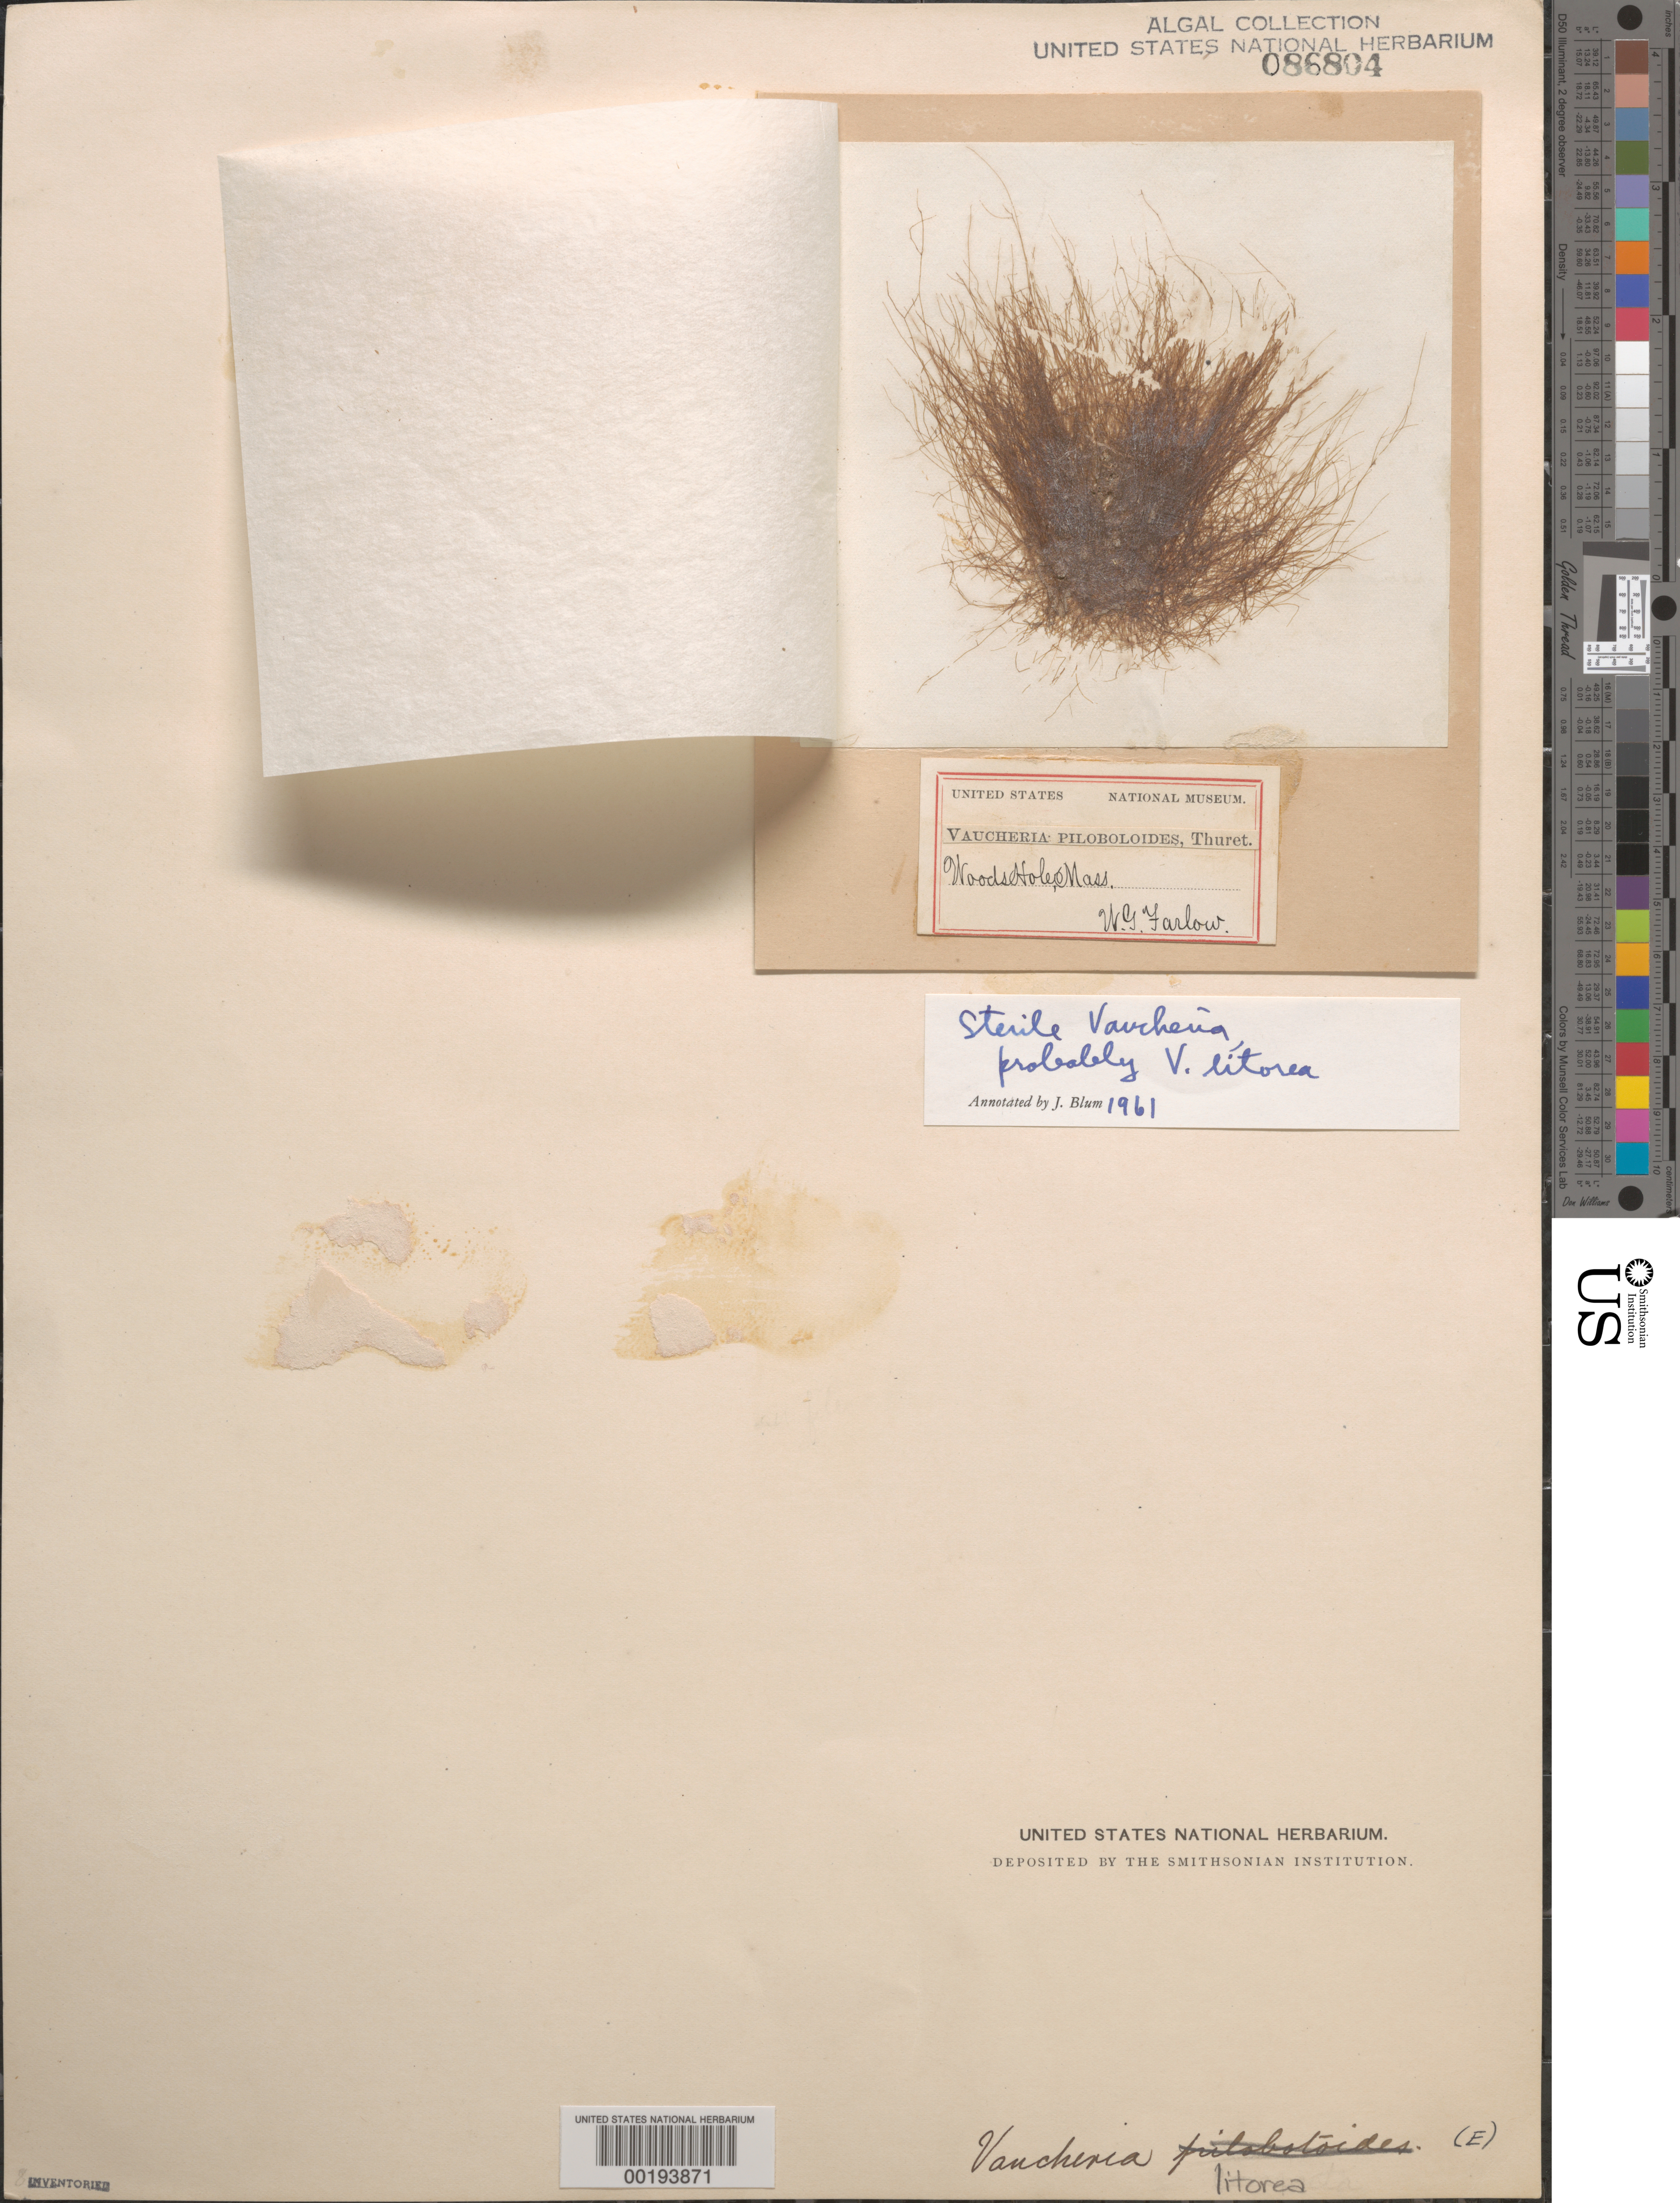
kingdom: Chromista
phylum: Ochrophyta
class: Xanthophyceae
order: Vaucheriales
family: Vaucheriaceae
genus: Vaucheria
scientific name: Vaucheria litorea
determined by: Blum, J. L.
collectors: W. G. Farlow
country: United States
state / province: Massachusetts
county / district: Barnstable County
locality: Woods Hole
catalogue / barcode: US 86804